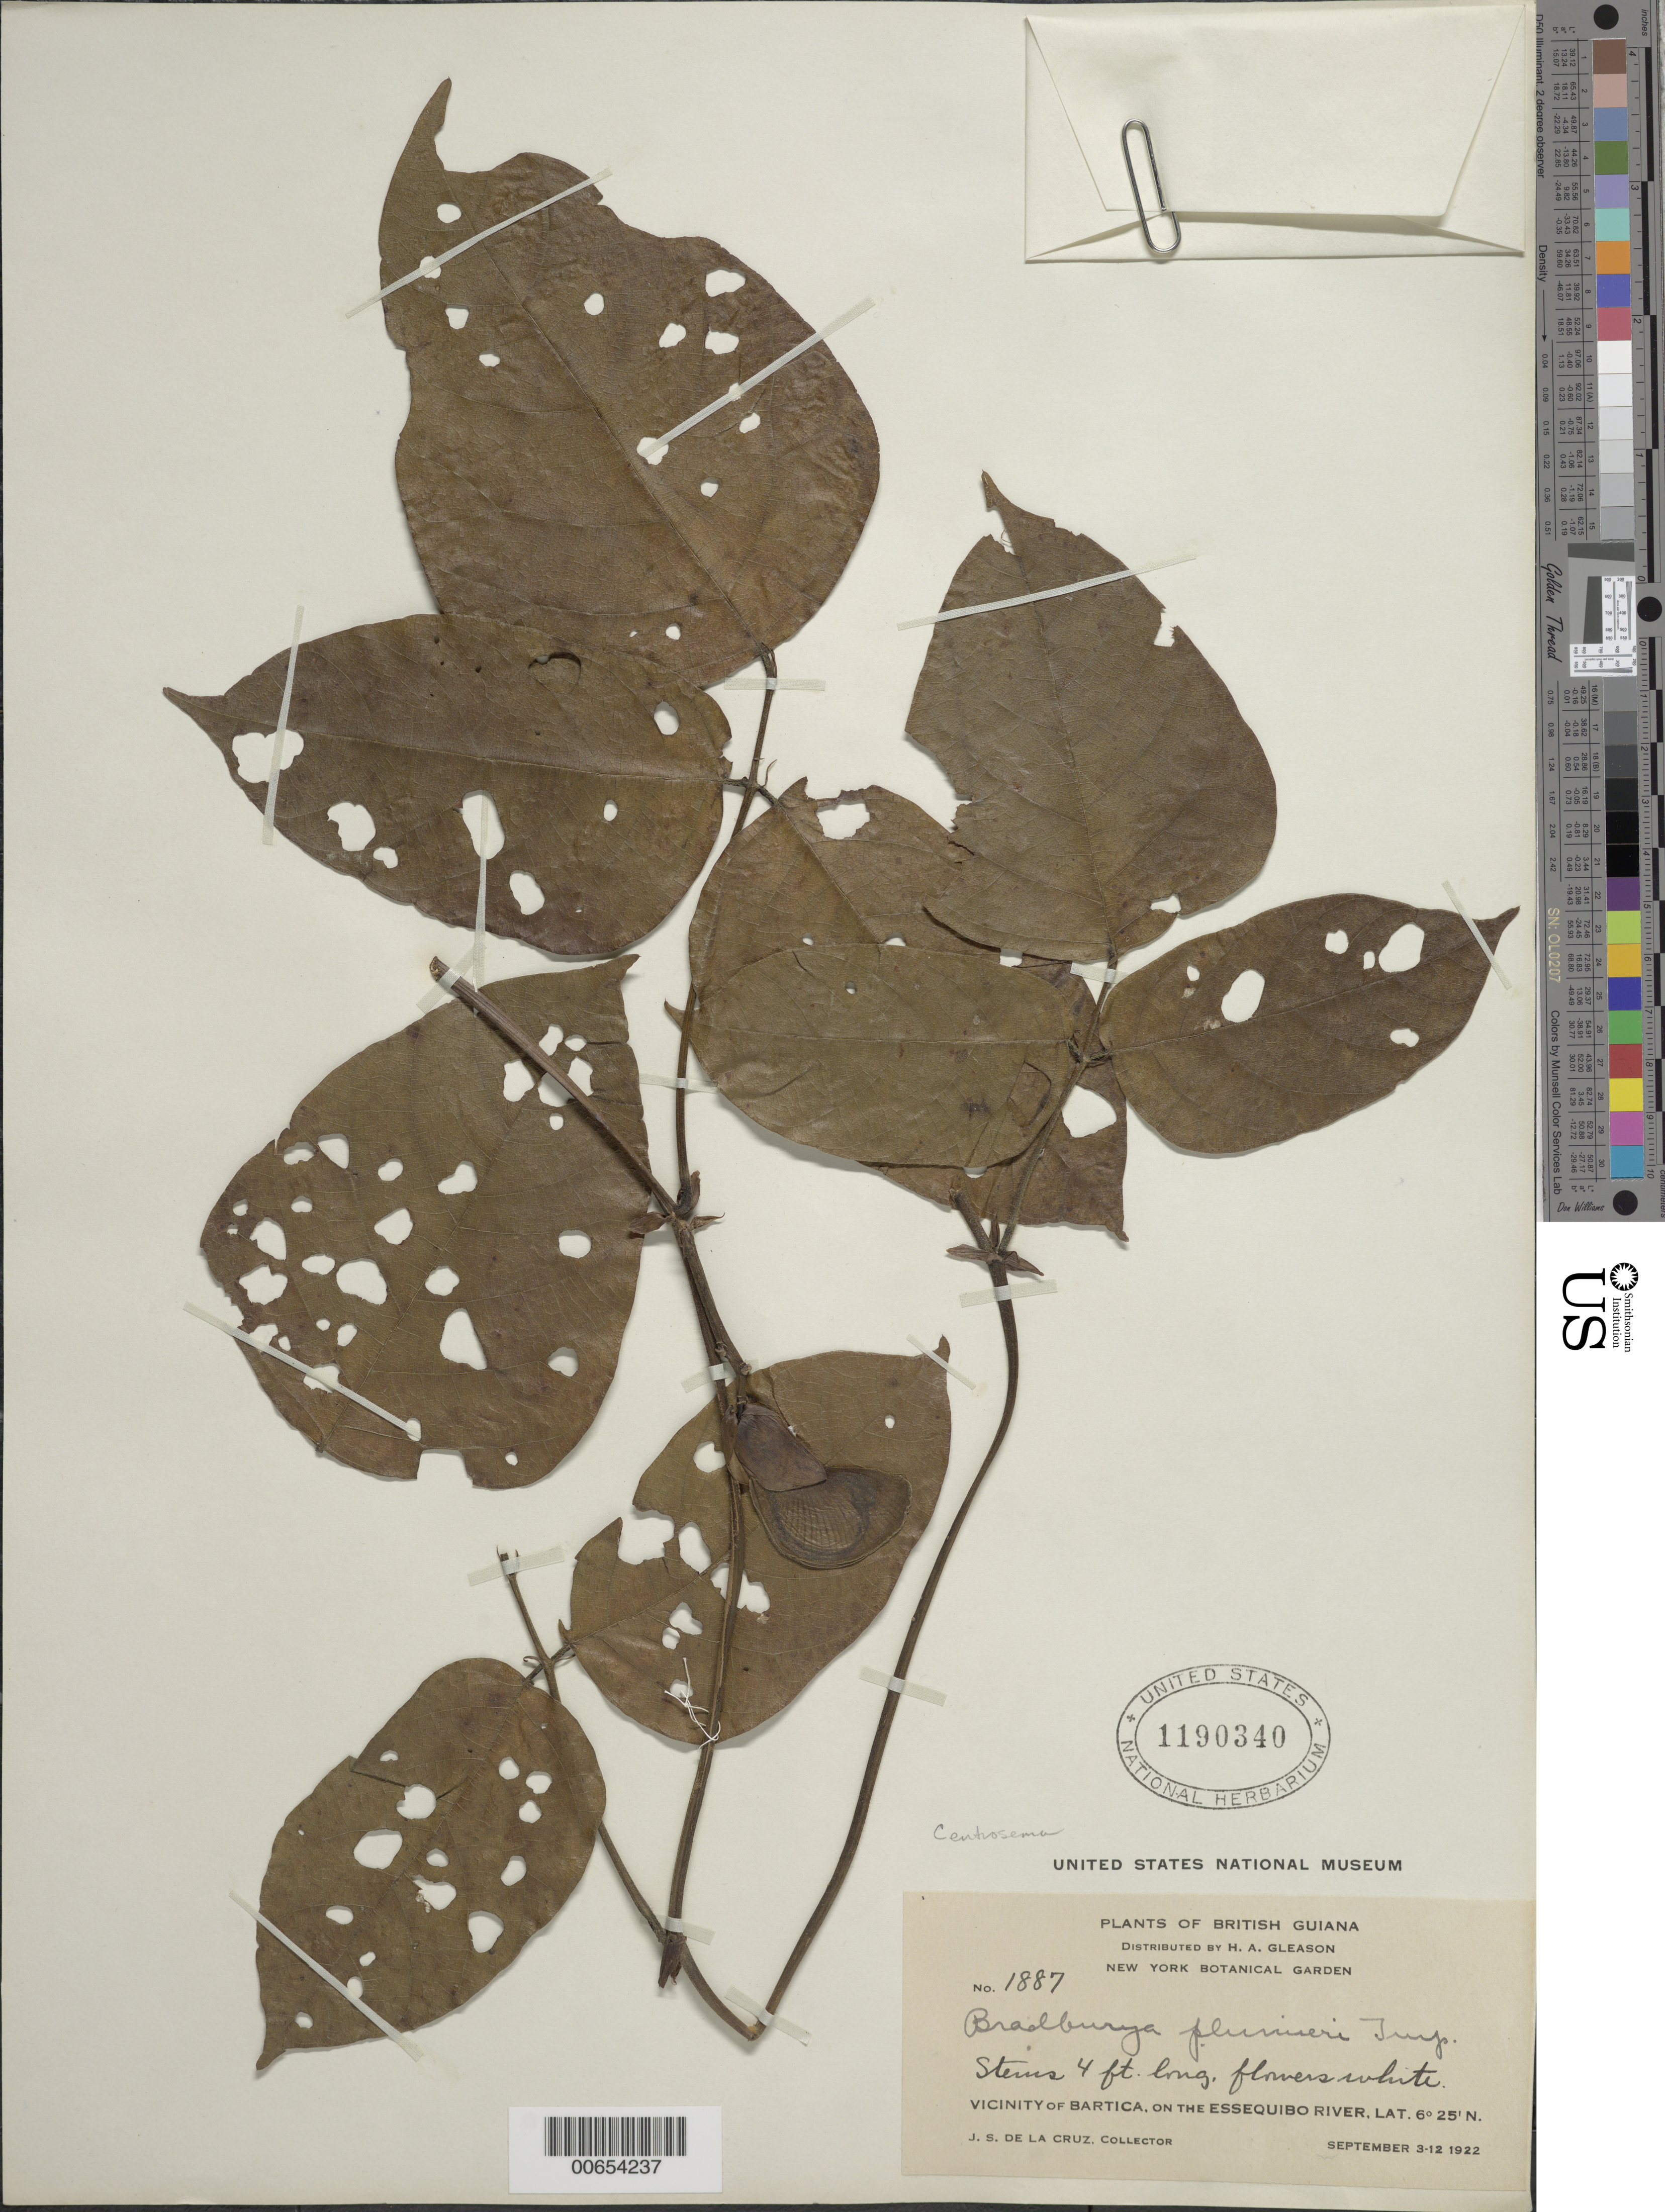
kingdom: Plantae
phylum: Tracheophyta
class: Magnoliopsida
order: Fabales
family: Fabaceae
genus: Centrosema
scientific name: Centrosema plumieri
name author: (Turpin ex Pers.) Benth.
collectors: J. S. de la Cruz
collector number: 1887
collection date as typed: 3-Sep-22 to 12-Sep-22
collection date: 1922-09-03/1922-09-12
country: Guyana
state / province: Cuyuni-Mazaruni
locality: Bartica, vic., on the Essequibo River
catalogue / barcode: US 1190340